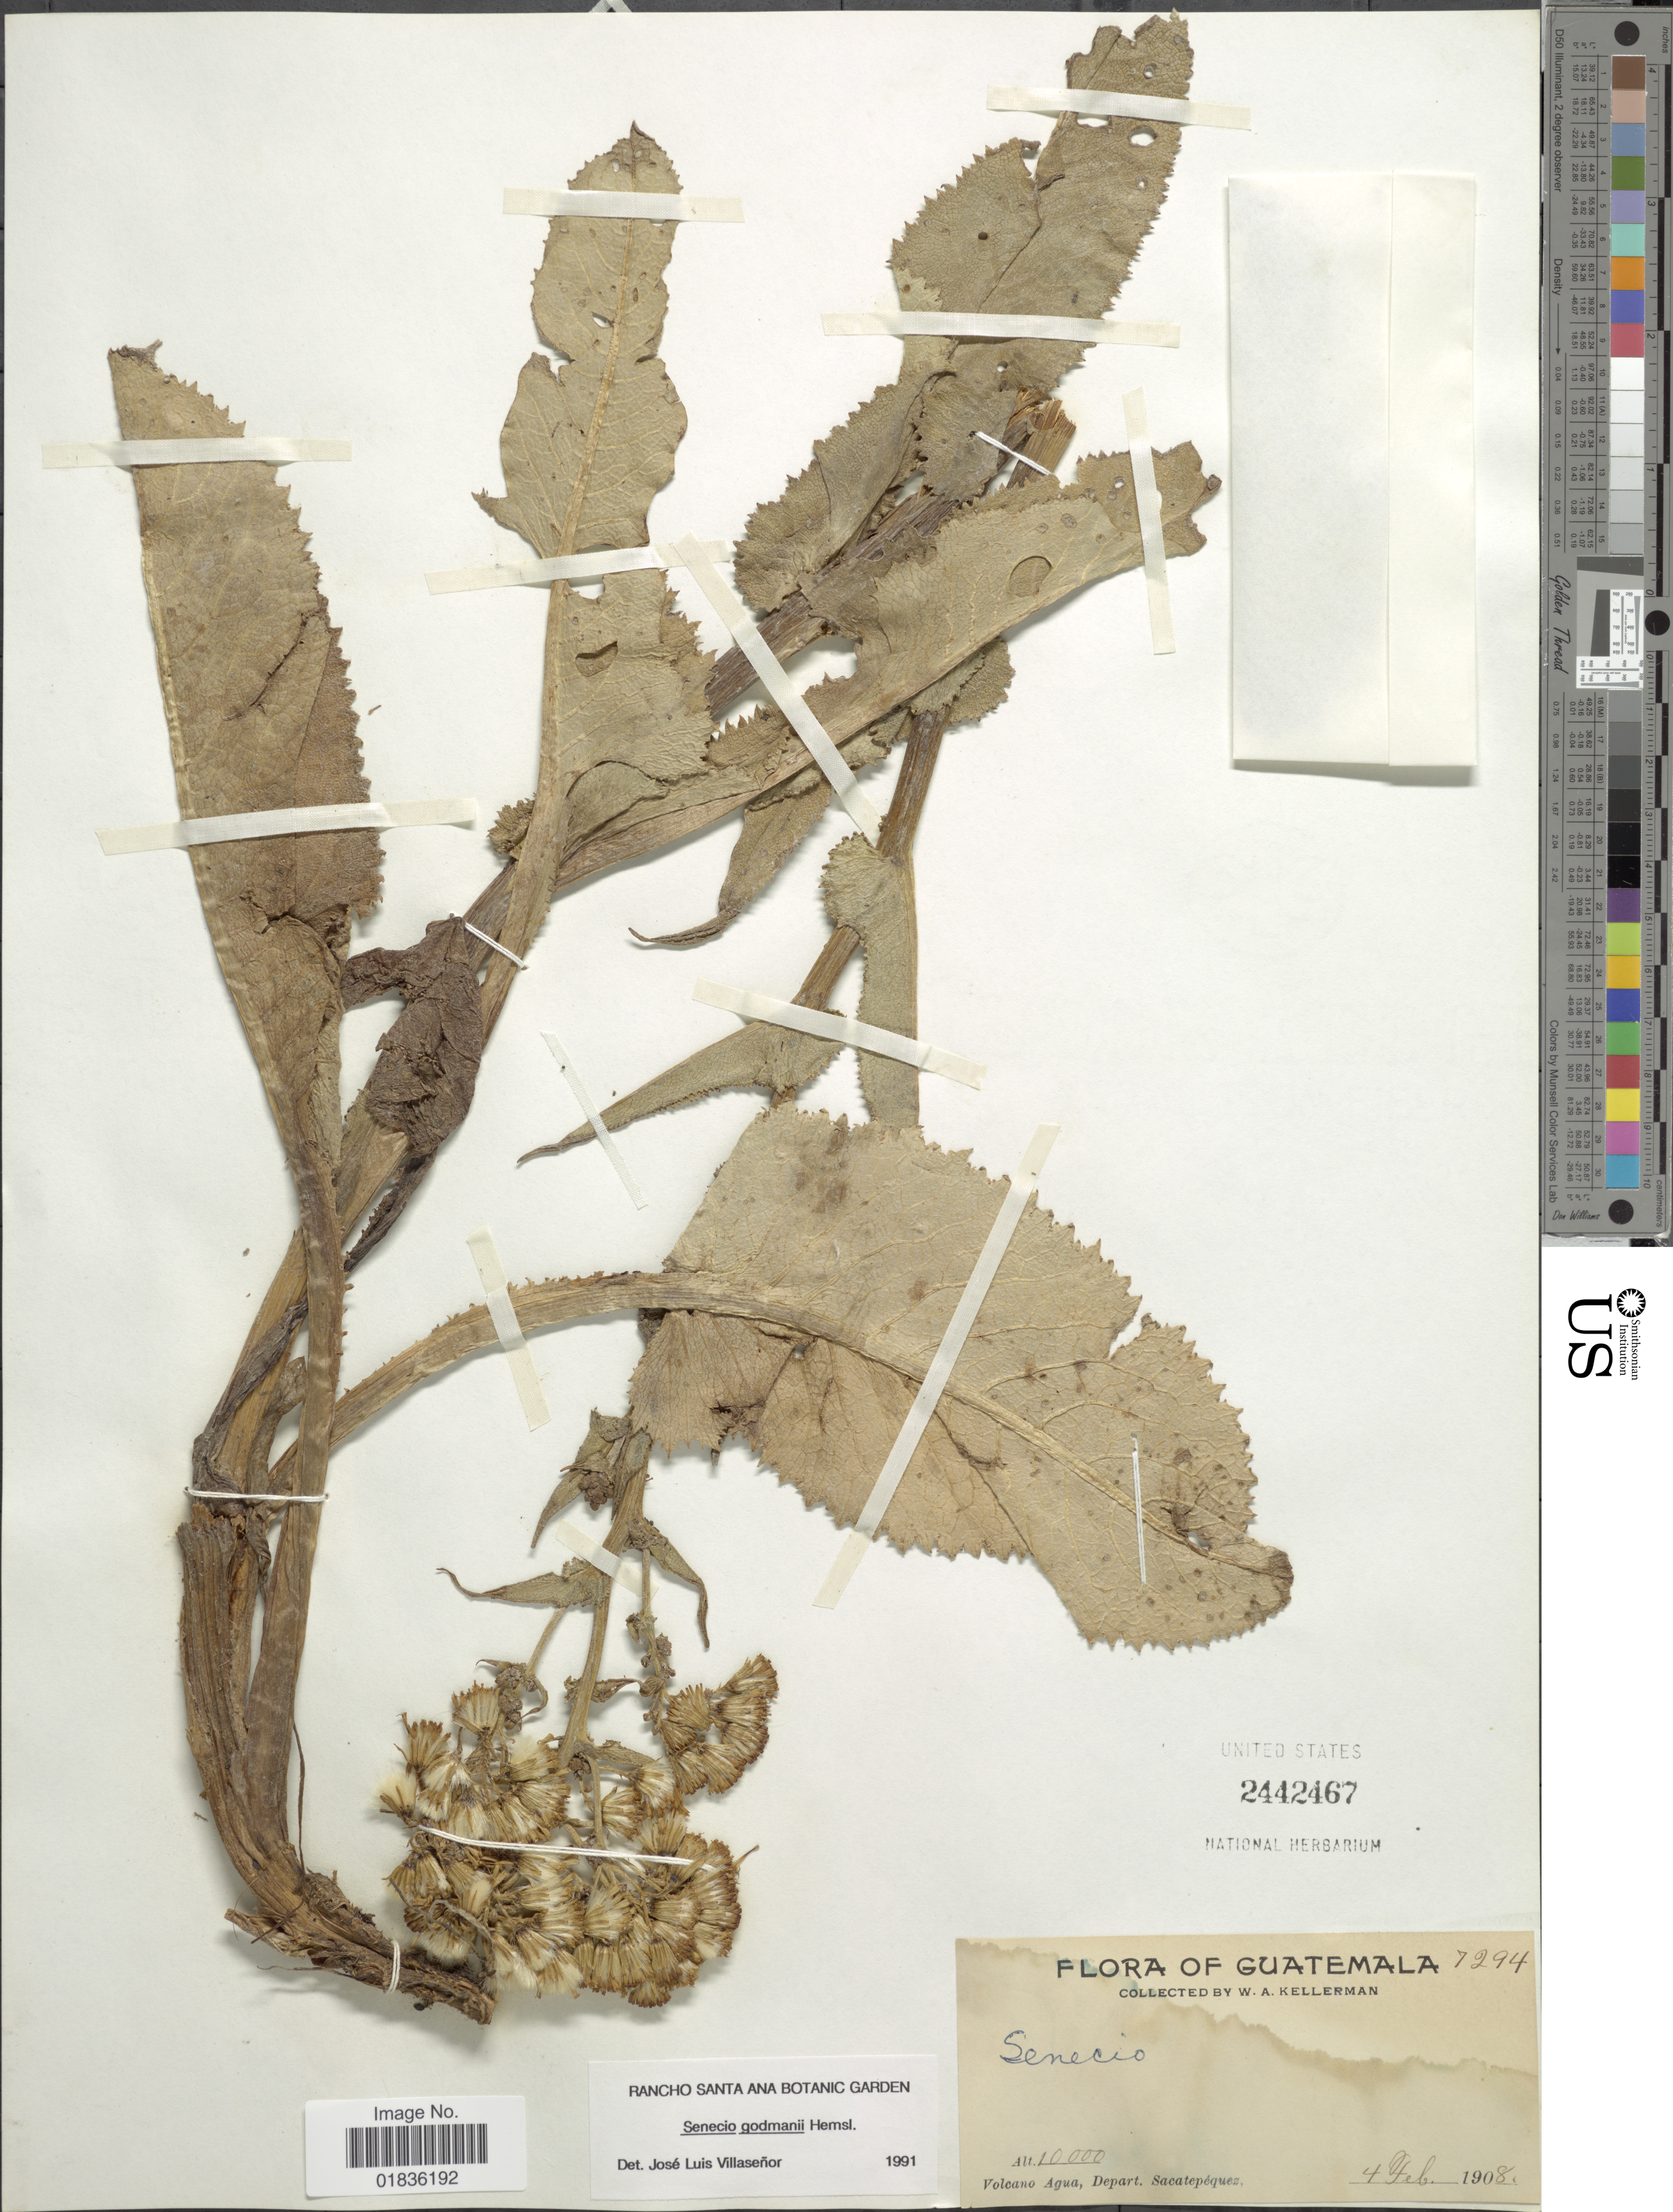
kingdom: Plantae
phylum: Tracheophyta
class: Magnoliopsida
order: Asterales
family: Asteraceae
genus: Senecio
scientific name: Senecio doratophyllus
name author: Benth.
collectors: W. Kellerman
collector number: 7294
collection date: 1908-02-04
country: Guatemala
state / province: Sacatepéquez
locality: Volcano Agua, Depart. Zacatepequez.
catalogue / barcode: US 2442467